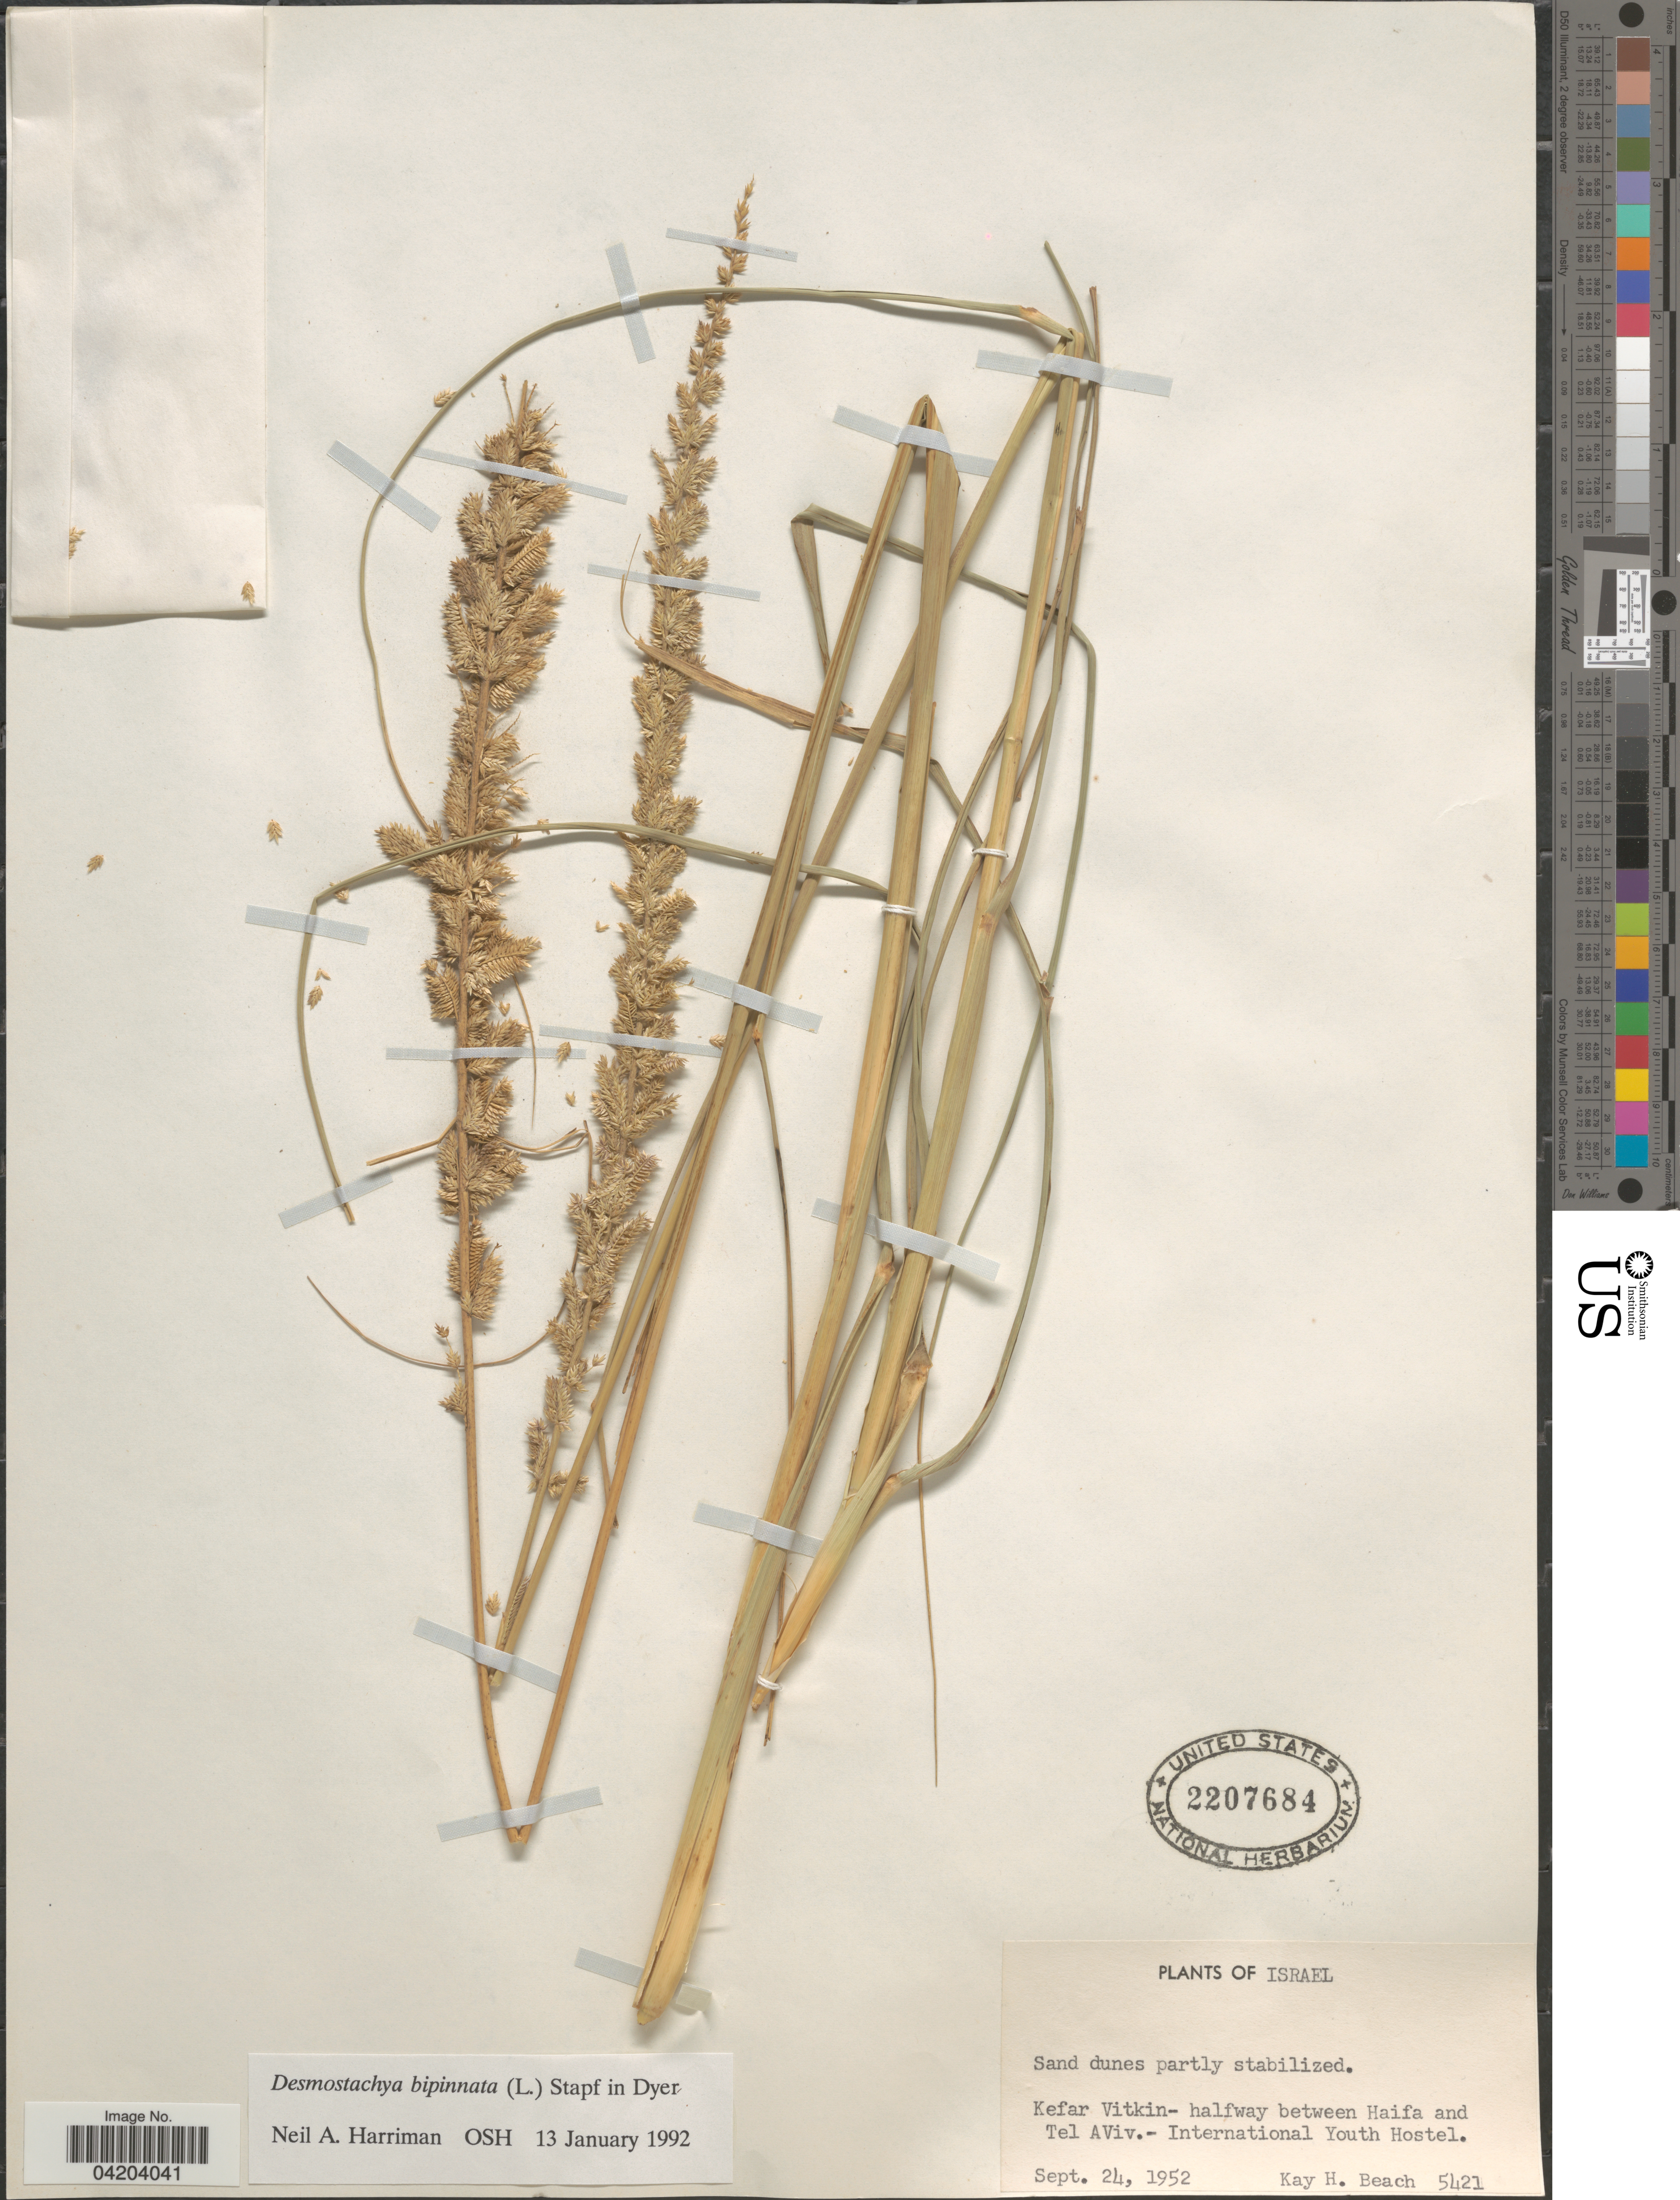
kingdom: Plantae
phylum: Tracheophyta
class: Liliopsida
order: Poales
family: Poaceae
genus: Desmostachya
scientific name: Desmostachya bipinnata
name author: (L.) Stapf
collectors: K. H. Beach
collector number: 5421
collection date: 1952-09-24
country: Israel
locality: Kefar Vitkin- halfway between Haifa and Tel AViv.- International Youth Hostel.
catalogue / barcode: US 2207684